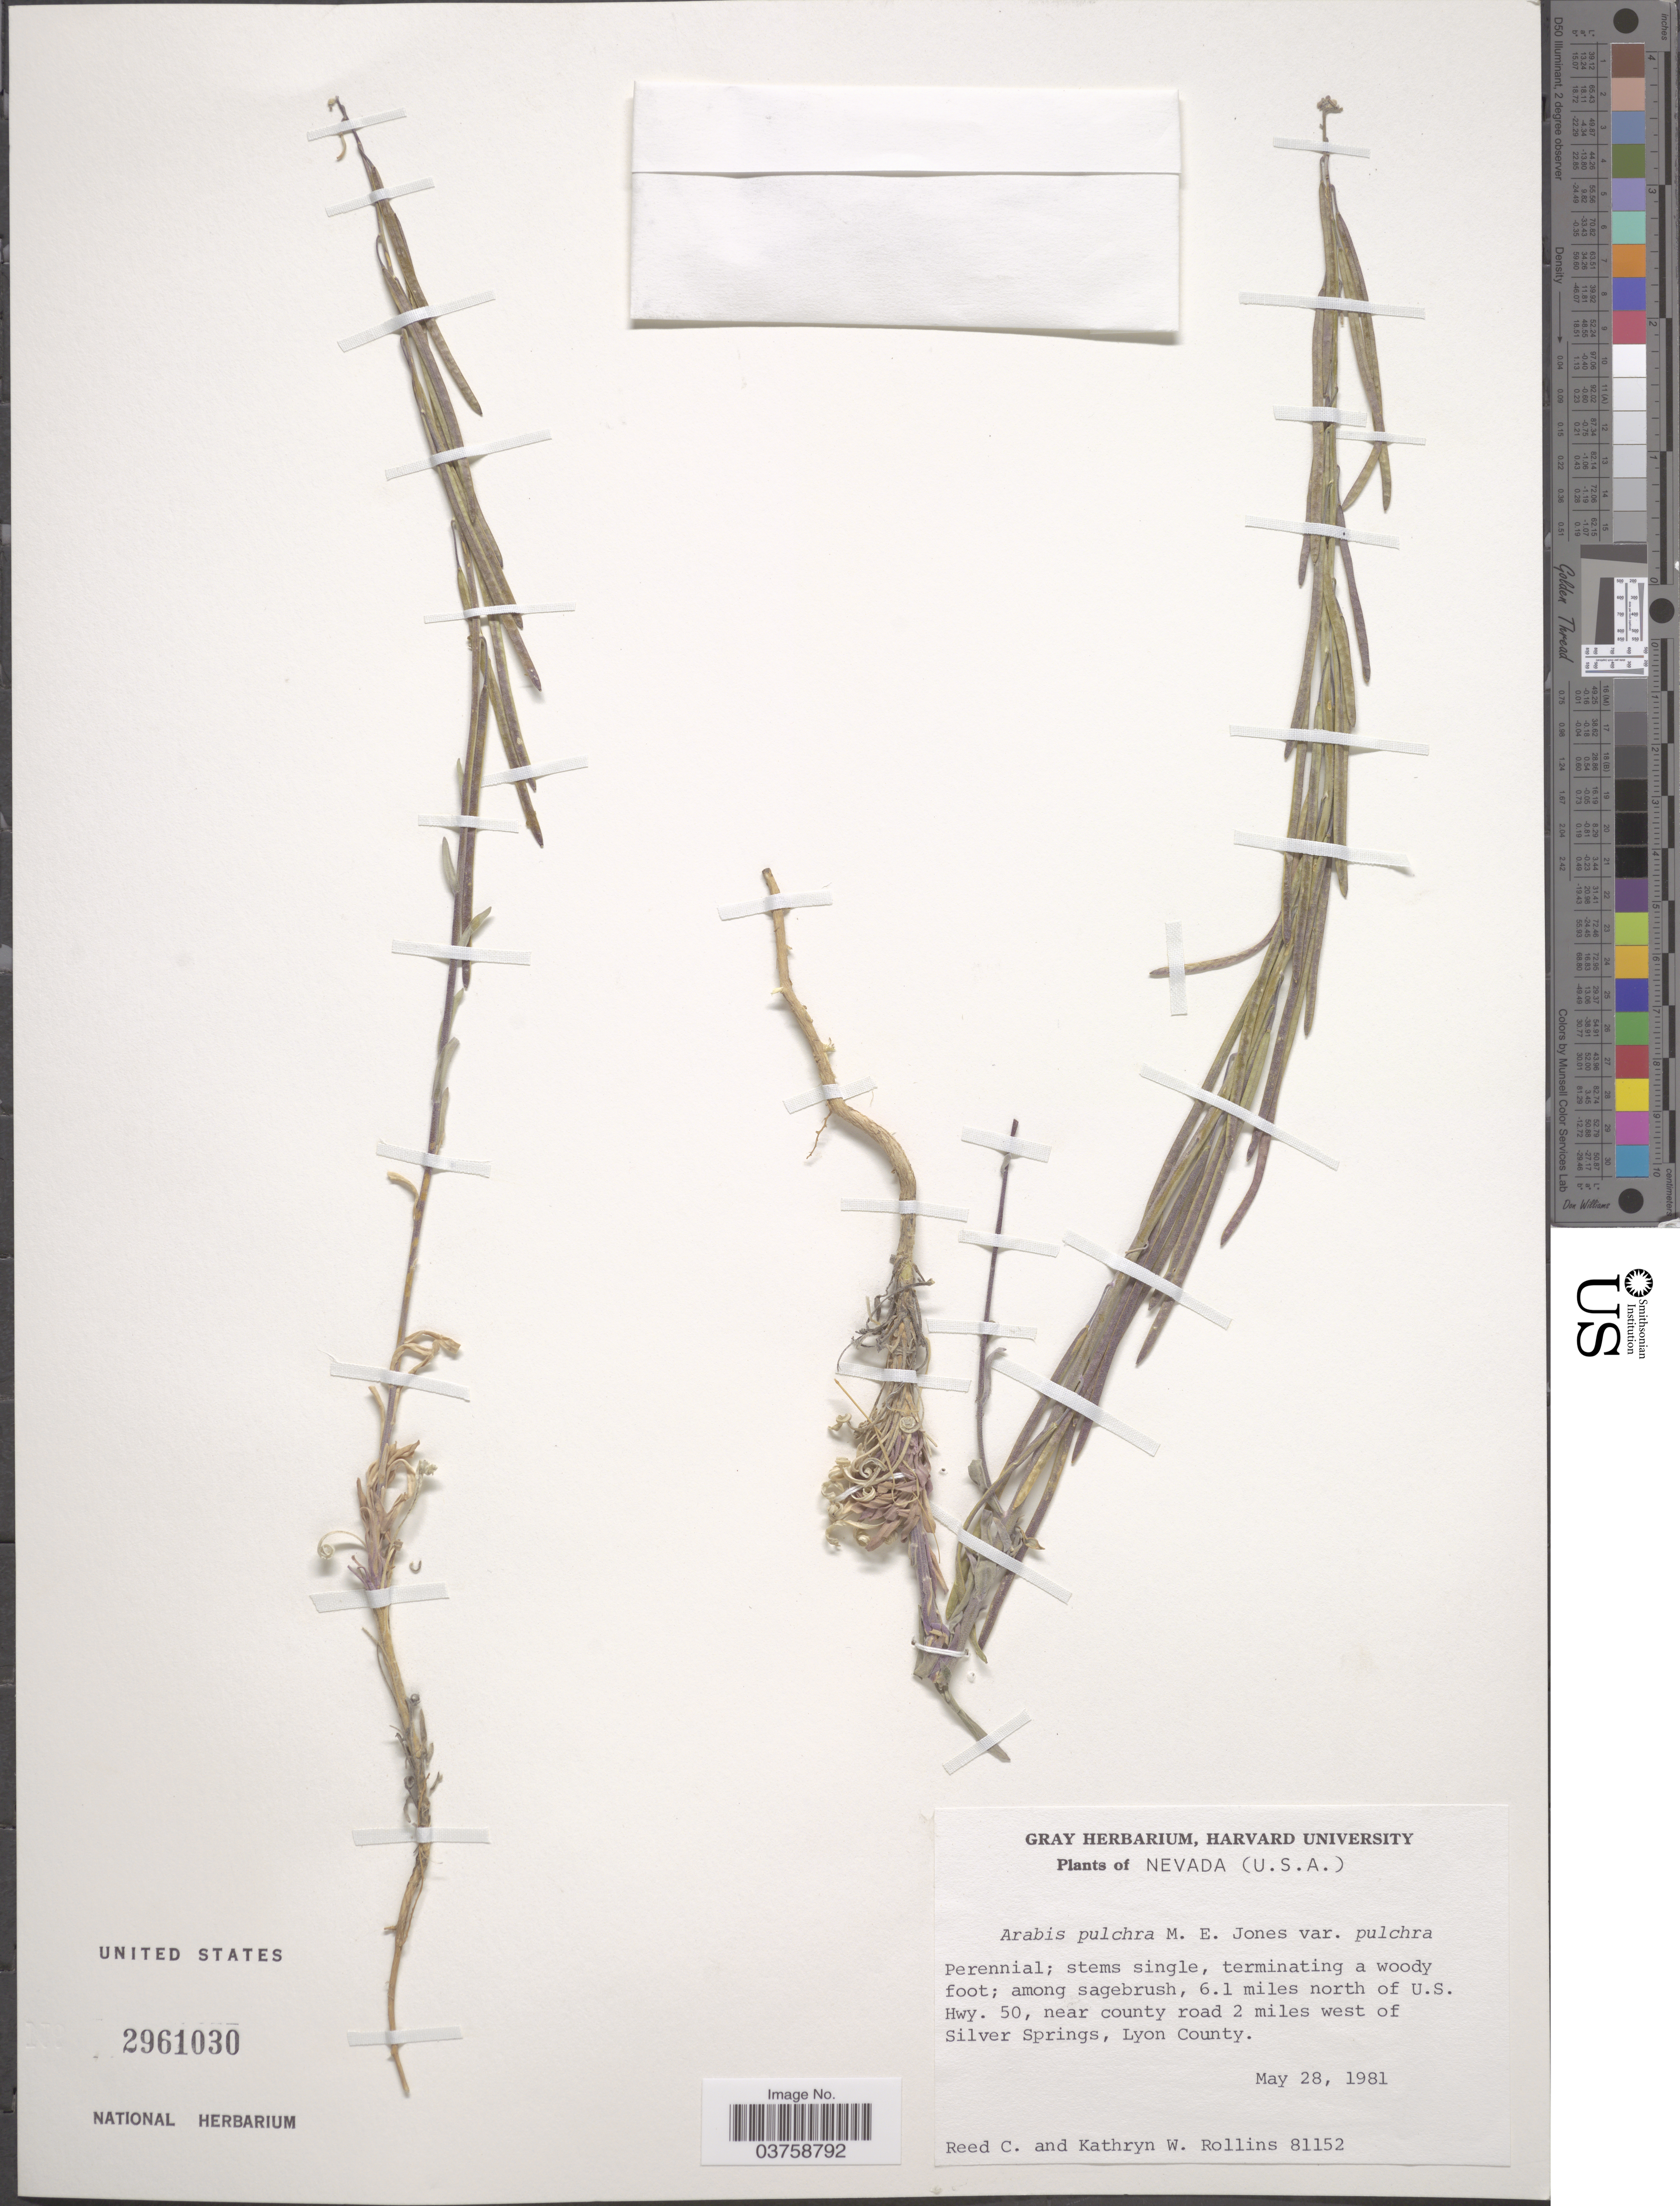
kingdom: Plantae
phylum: Tracheophyta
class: Magnoliopsida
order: Brassicales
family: Brassicaceae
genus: Arabis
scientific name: Arabis pulchra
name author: M.E. Jones ex S. Watson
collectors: R. C. Rollins & K. W. Rollins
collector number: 81152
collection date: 1981-05-28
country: United States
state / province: Nevada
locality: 6.1 miles north of U.S. Hwy. 50, near county road 2 miles west of Silver Springs, Lyon County.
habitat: among sagebrush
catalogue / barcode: US 2961030